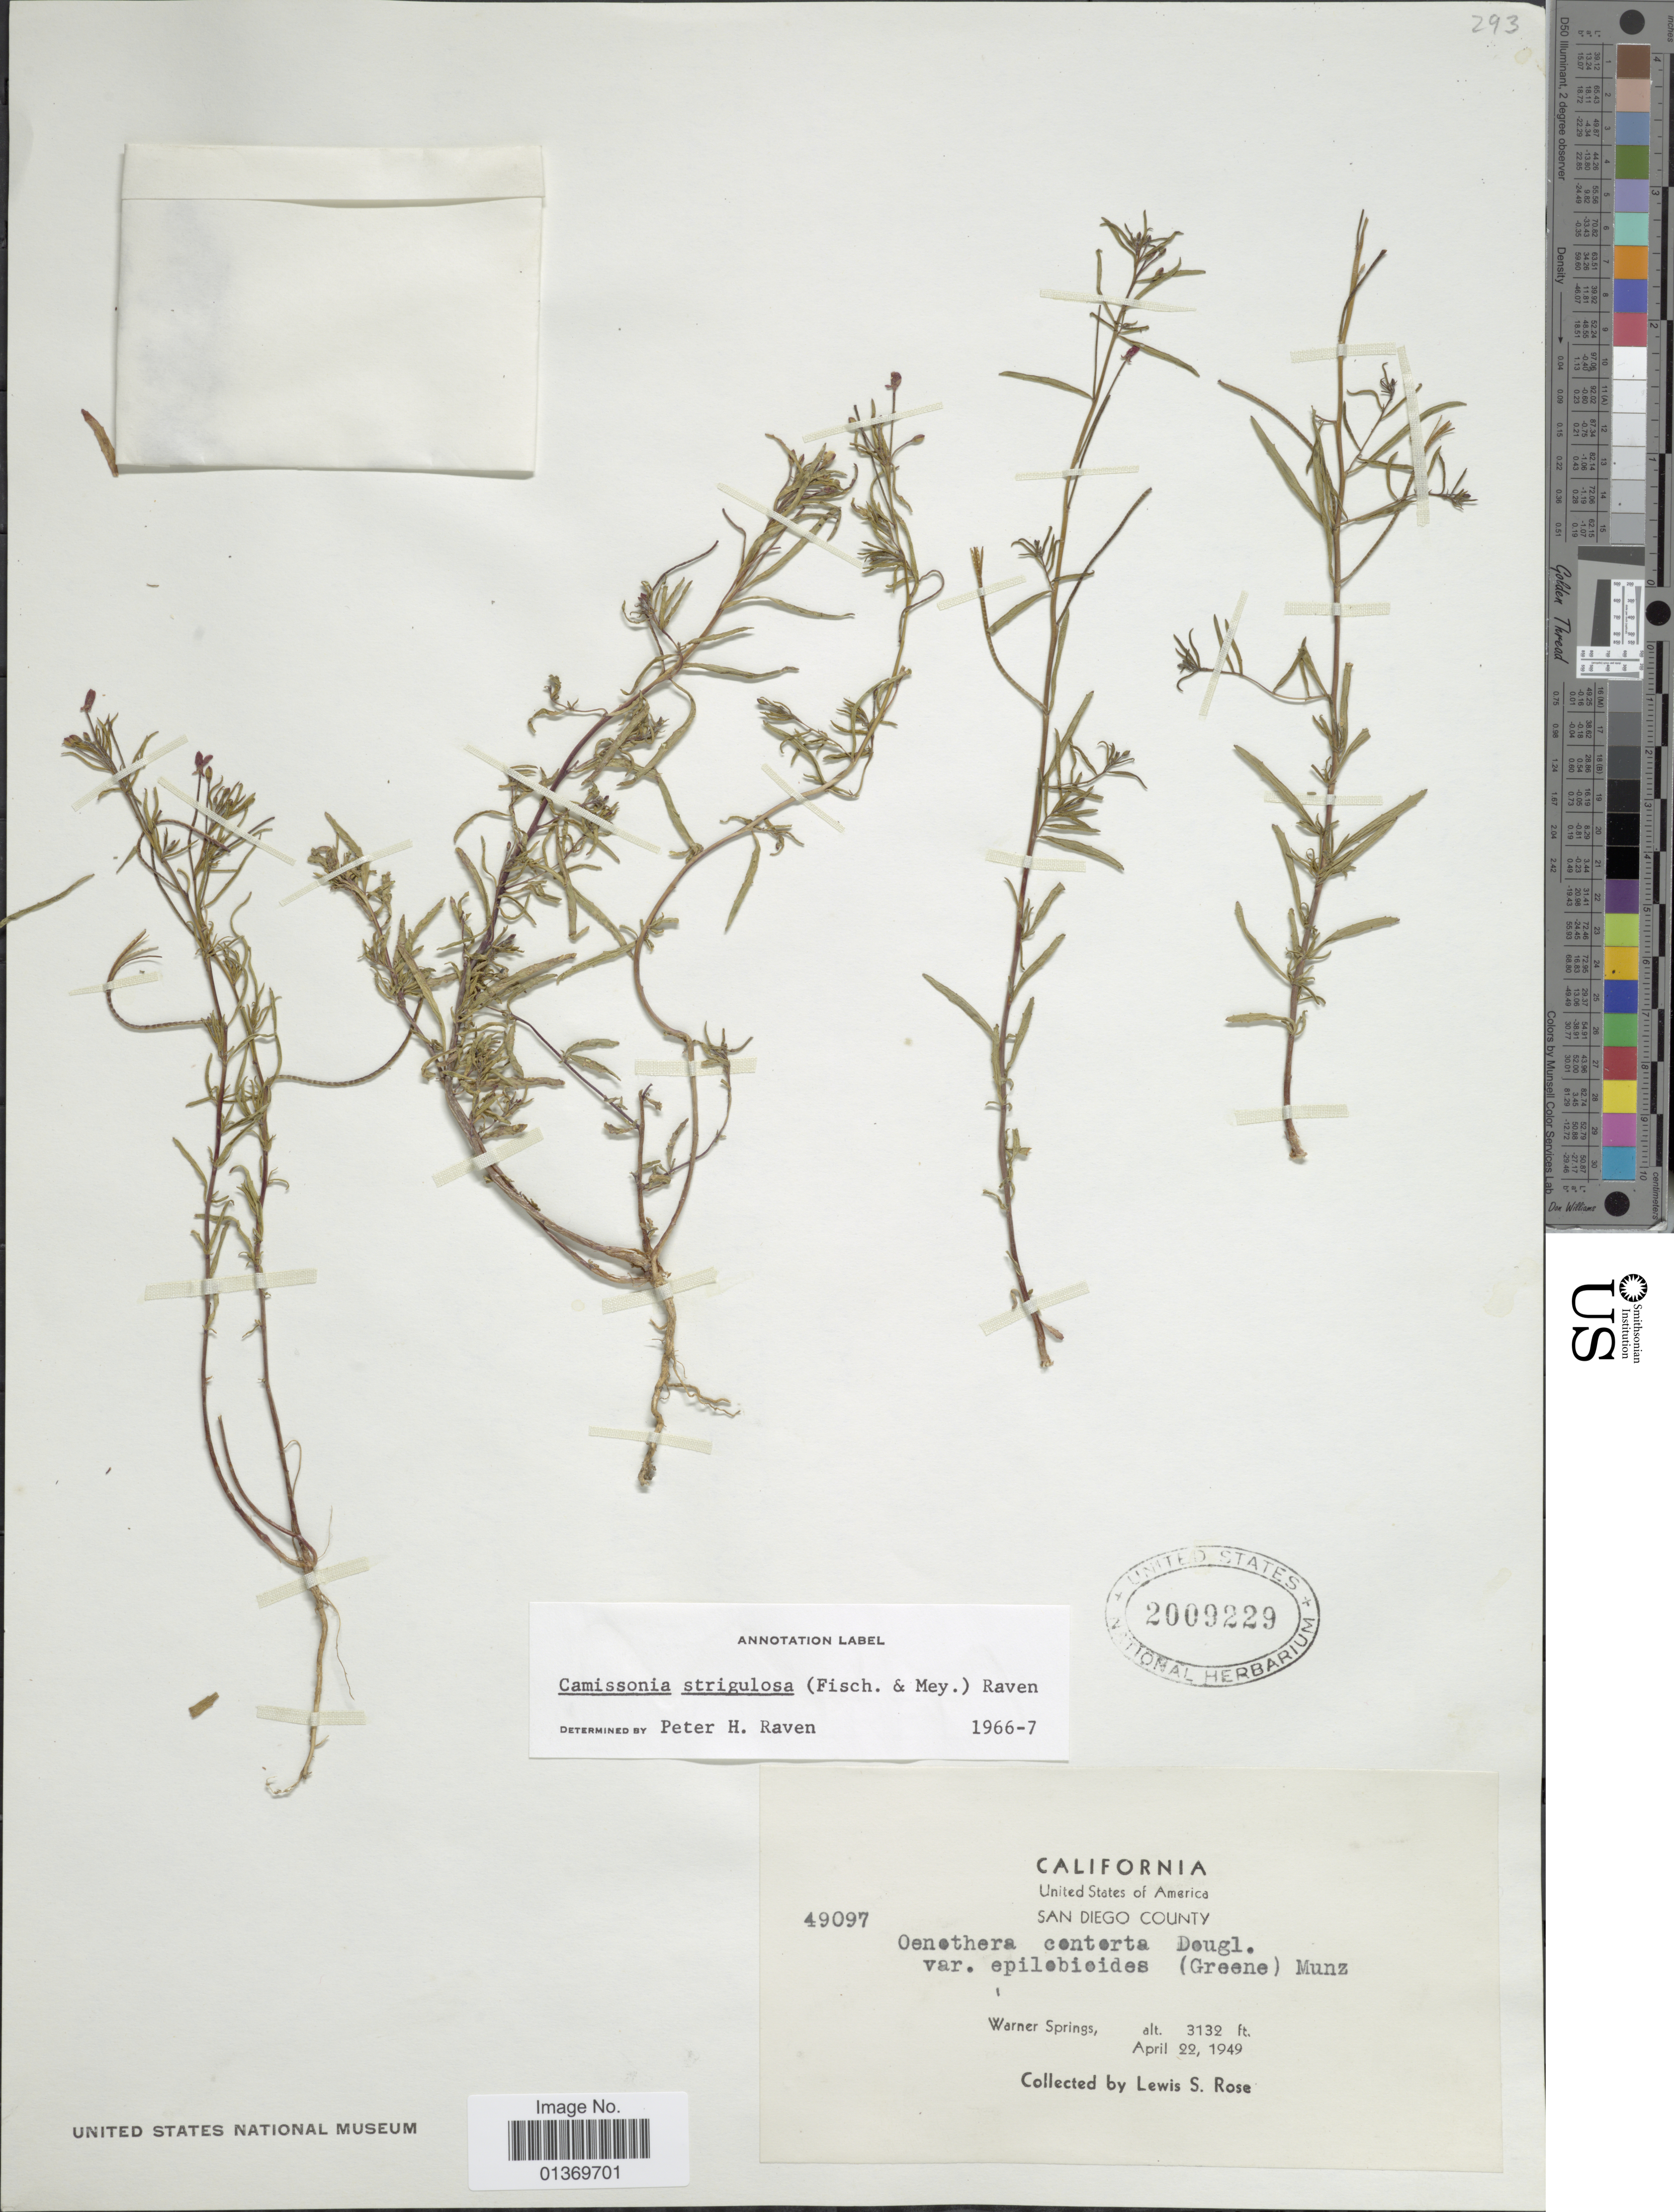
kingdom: Plantae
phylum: Tracheophyta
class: Magnoliopsida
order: Myrtales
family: Onagraceae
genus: Camissonia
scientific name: Camissonia strigulosa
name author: (Fisch. & C.A. Mey.) P.H. Raven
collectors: L. S. Rose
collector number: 49097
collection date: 1949-04-22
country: United States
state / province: California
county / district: San Diego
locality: San Diego County, Warner Springs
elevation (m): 955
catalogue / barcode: US 2009229